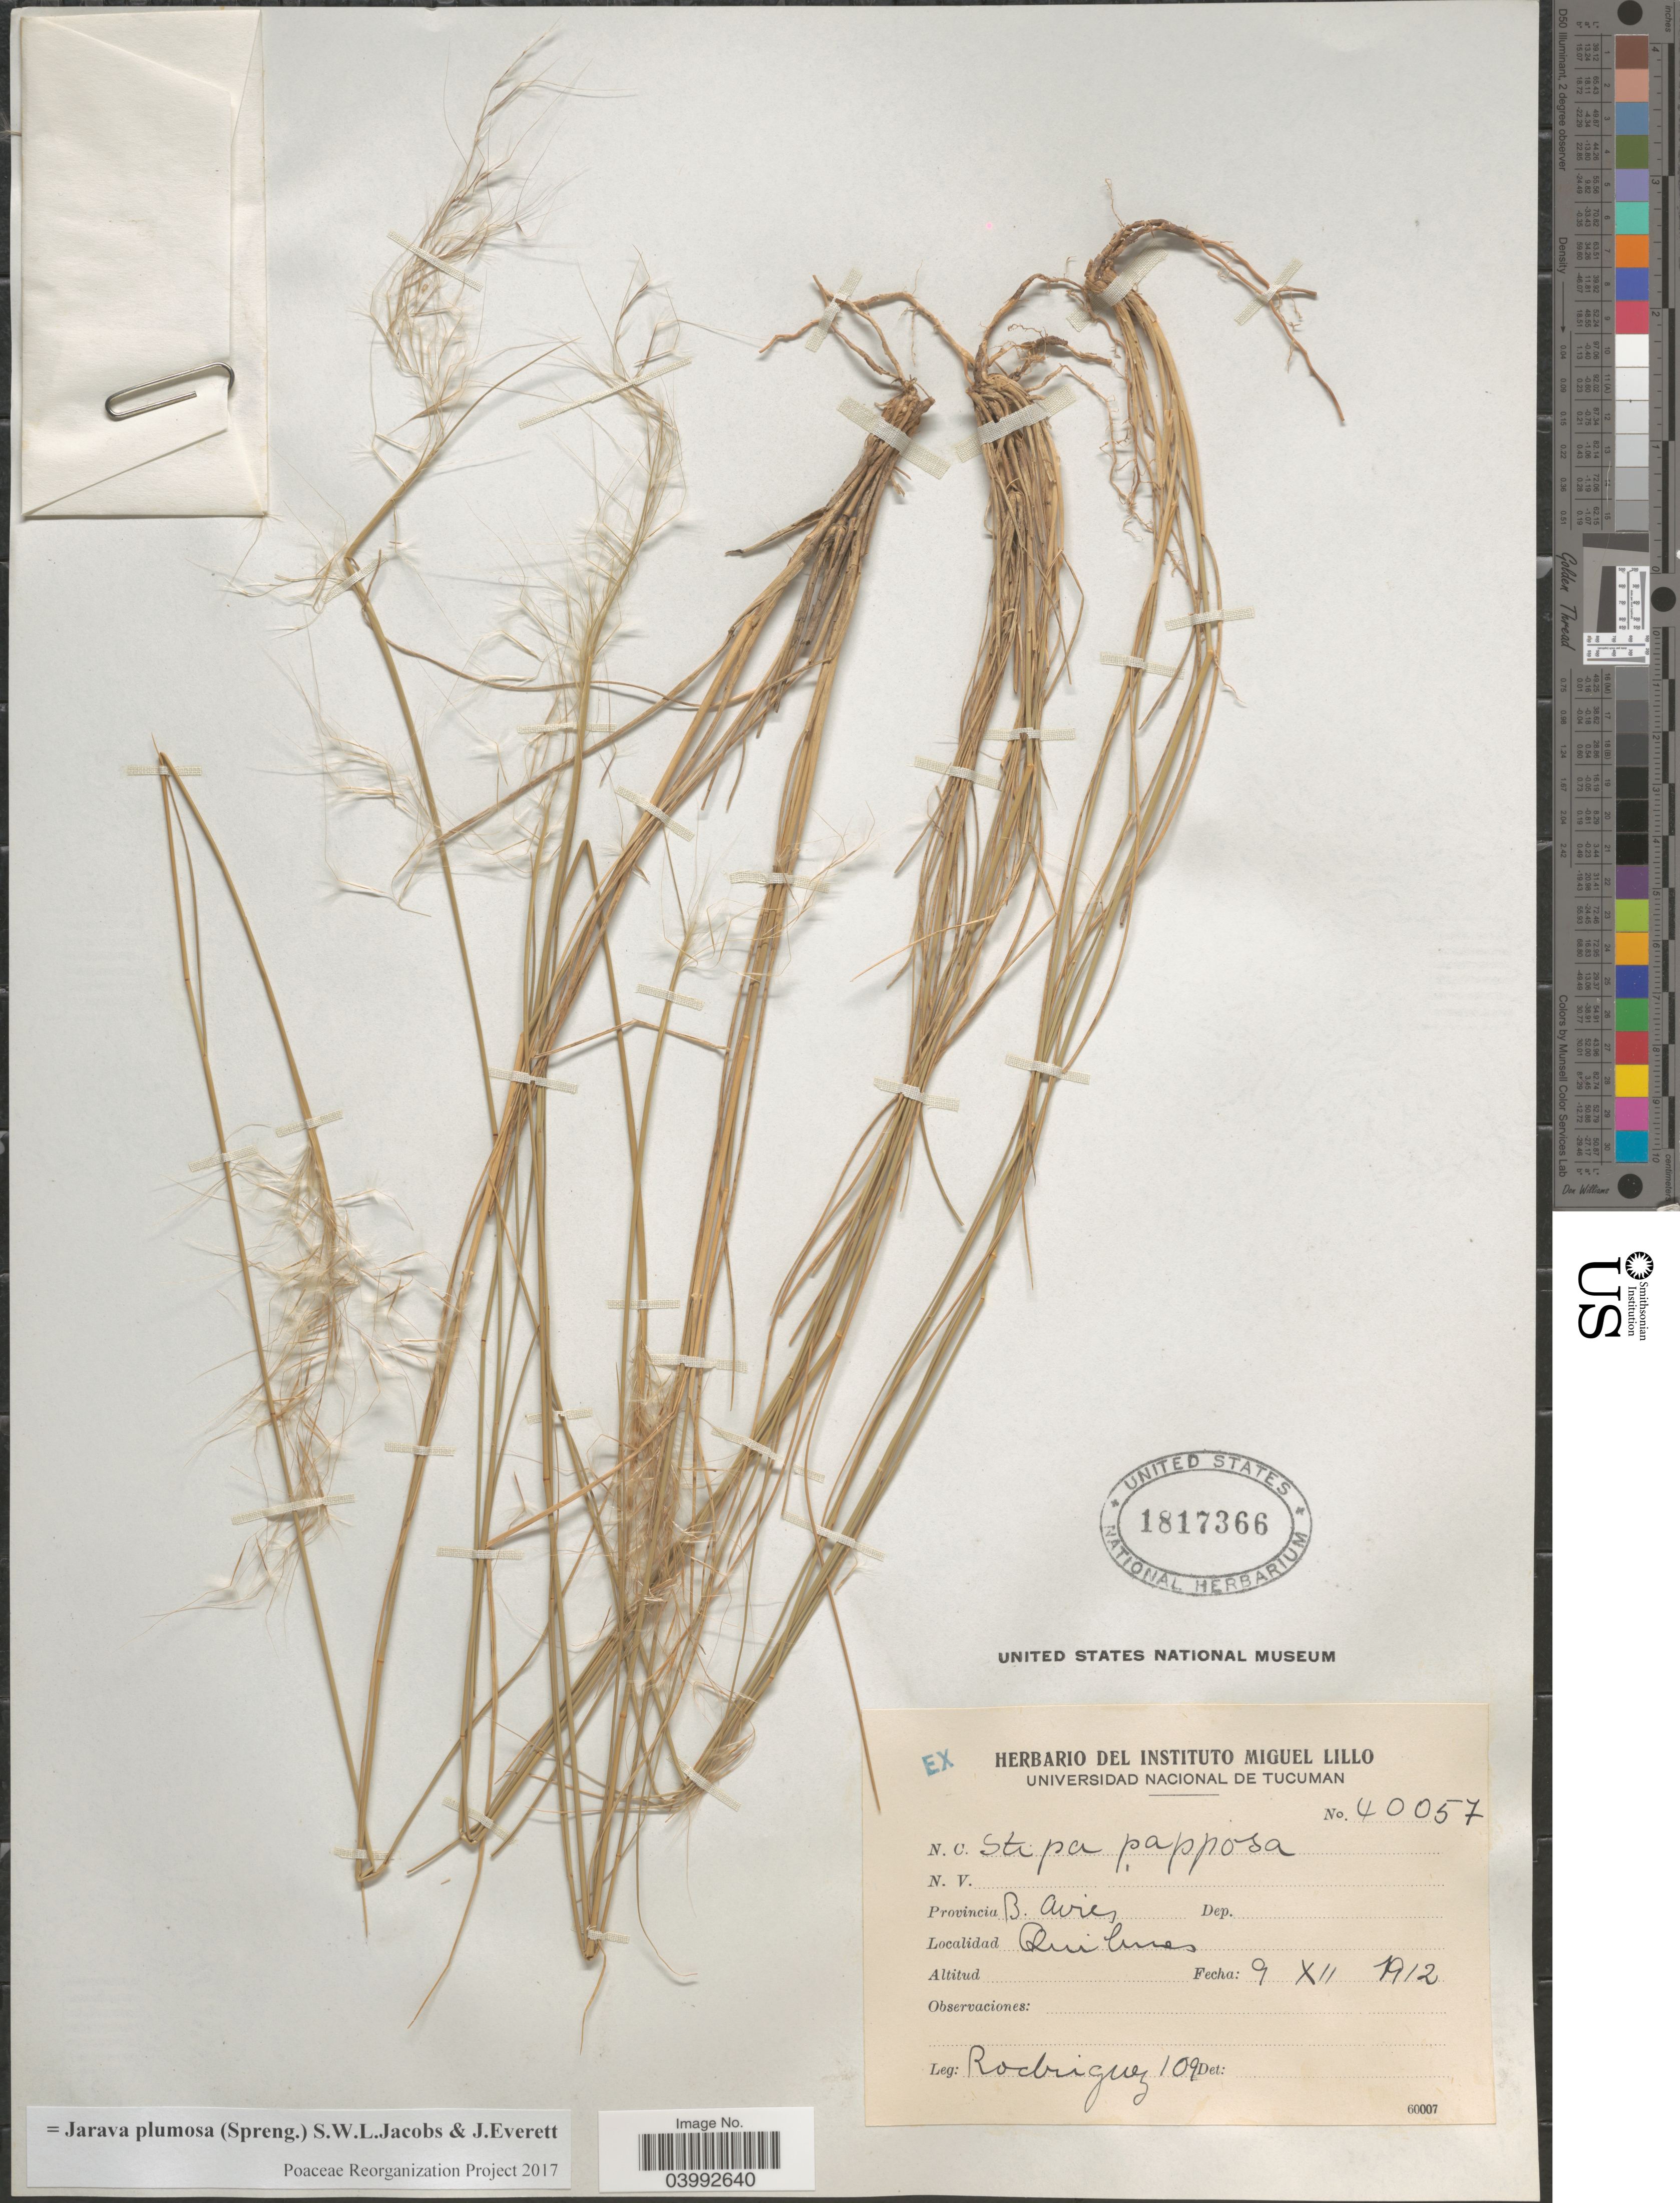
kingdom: Plantae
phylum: Tracheophyta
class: Liliopsida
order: Poales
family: Poaceae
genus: Stipa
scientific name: Stipa papposa Nees, nom. illeg.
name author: Nees in Mart.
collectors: Rodriguez, --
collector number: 109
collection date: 1912-12-09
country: Argentina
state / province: Buenos Aires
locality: B. Aires. Quilmes.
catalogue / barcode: US 1817366